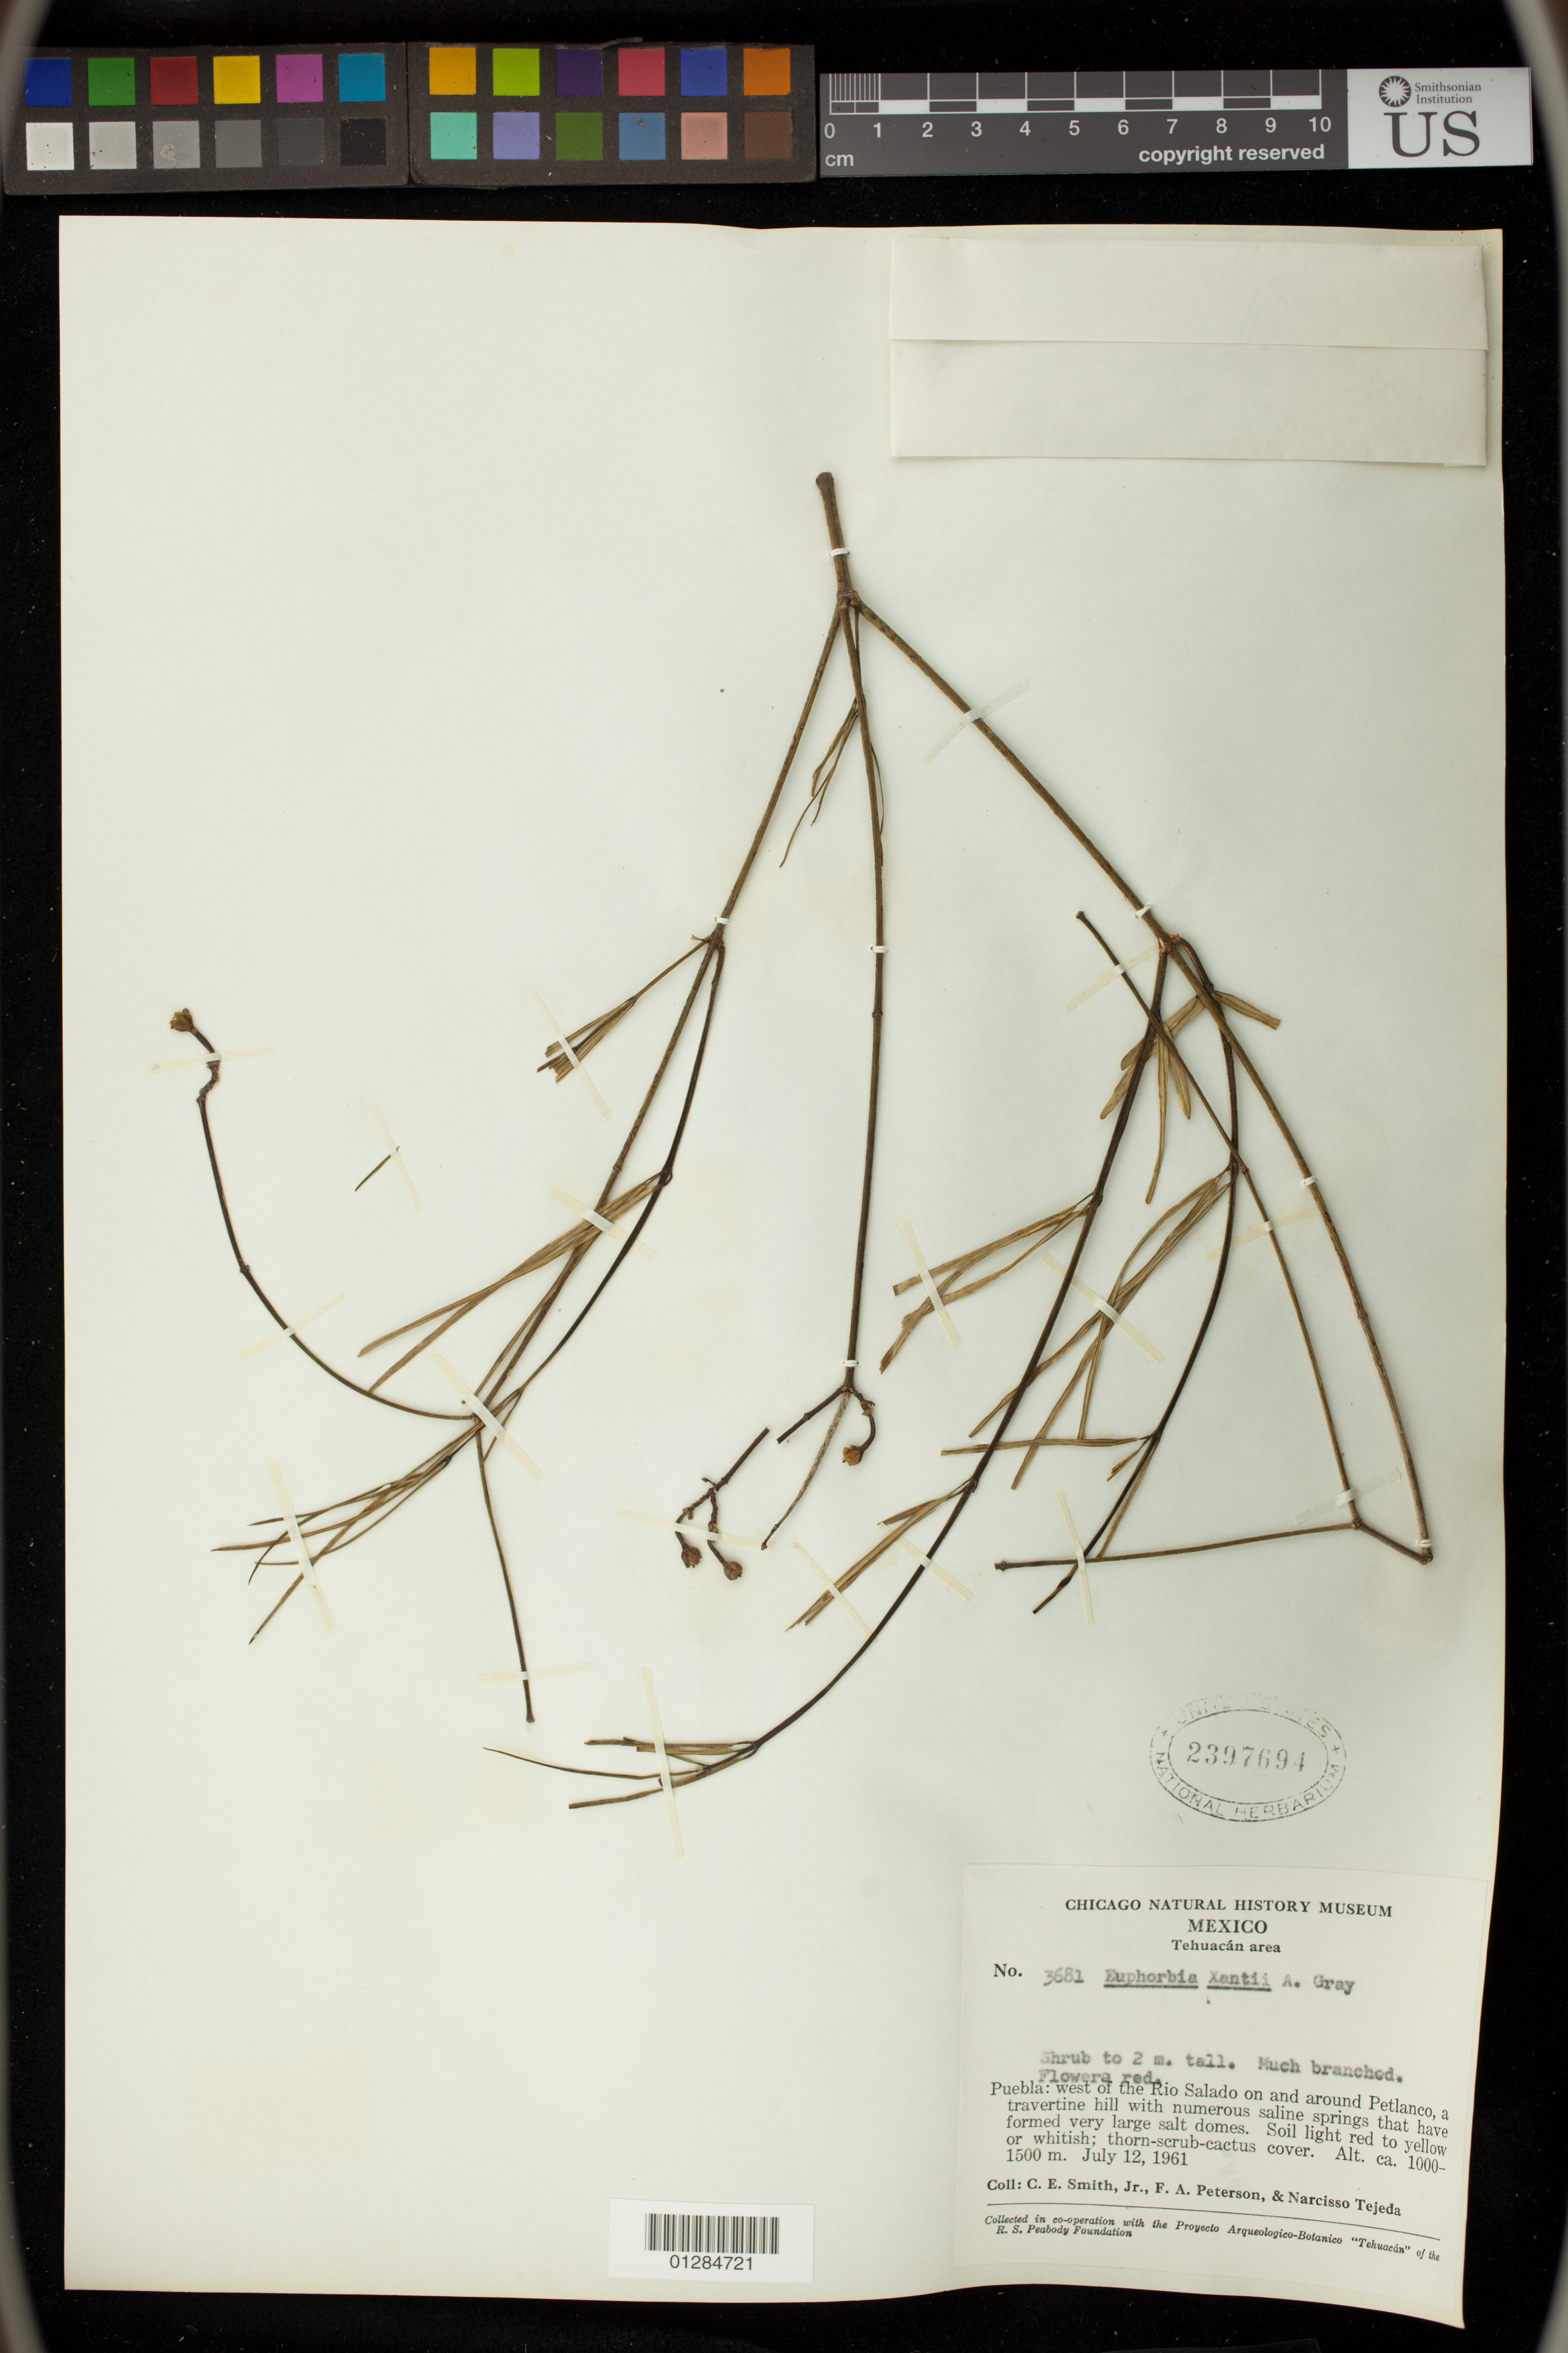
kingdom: Plantae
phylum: Tracheophyta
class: Magnoliopsida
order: Malpighiales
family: Euphorbiaceae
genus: Euphorbia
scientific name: Euphorbia xanti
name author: Engelm. ex Boiss.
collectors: C. E. Smith Jr., F. A. Peterson & N. Tejeda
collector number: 3681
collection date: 1961-07-12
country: Mexico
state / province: Puebla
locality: Tehuacán area; West of the Rio Salado on and around Petlanco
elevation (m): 1000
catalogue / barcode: US 2397694